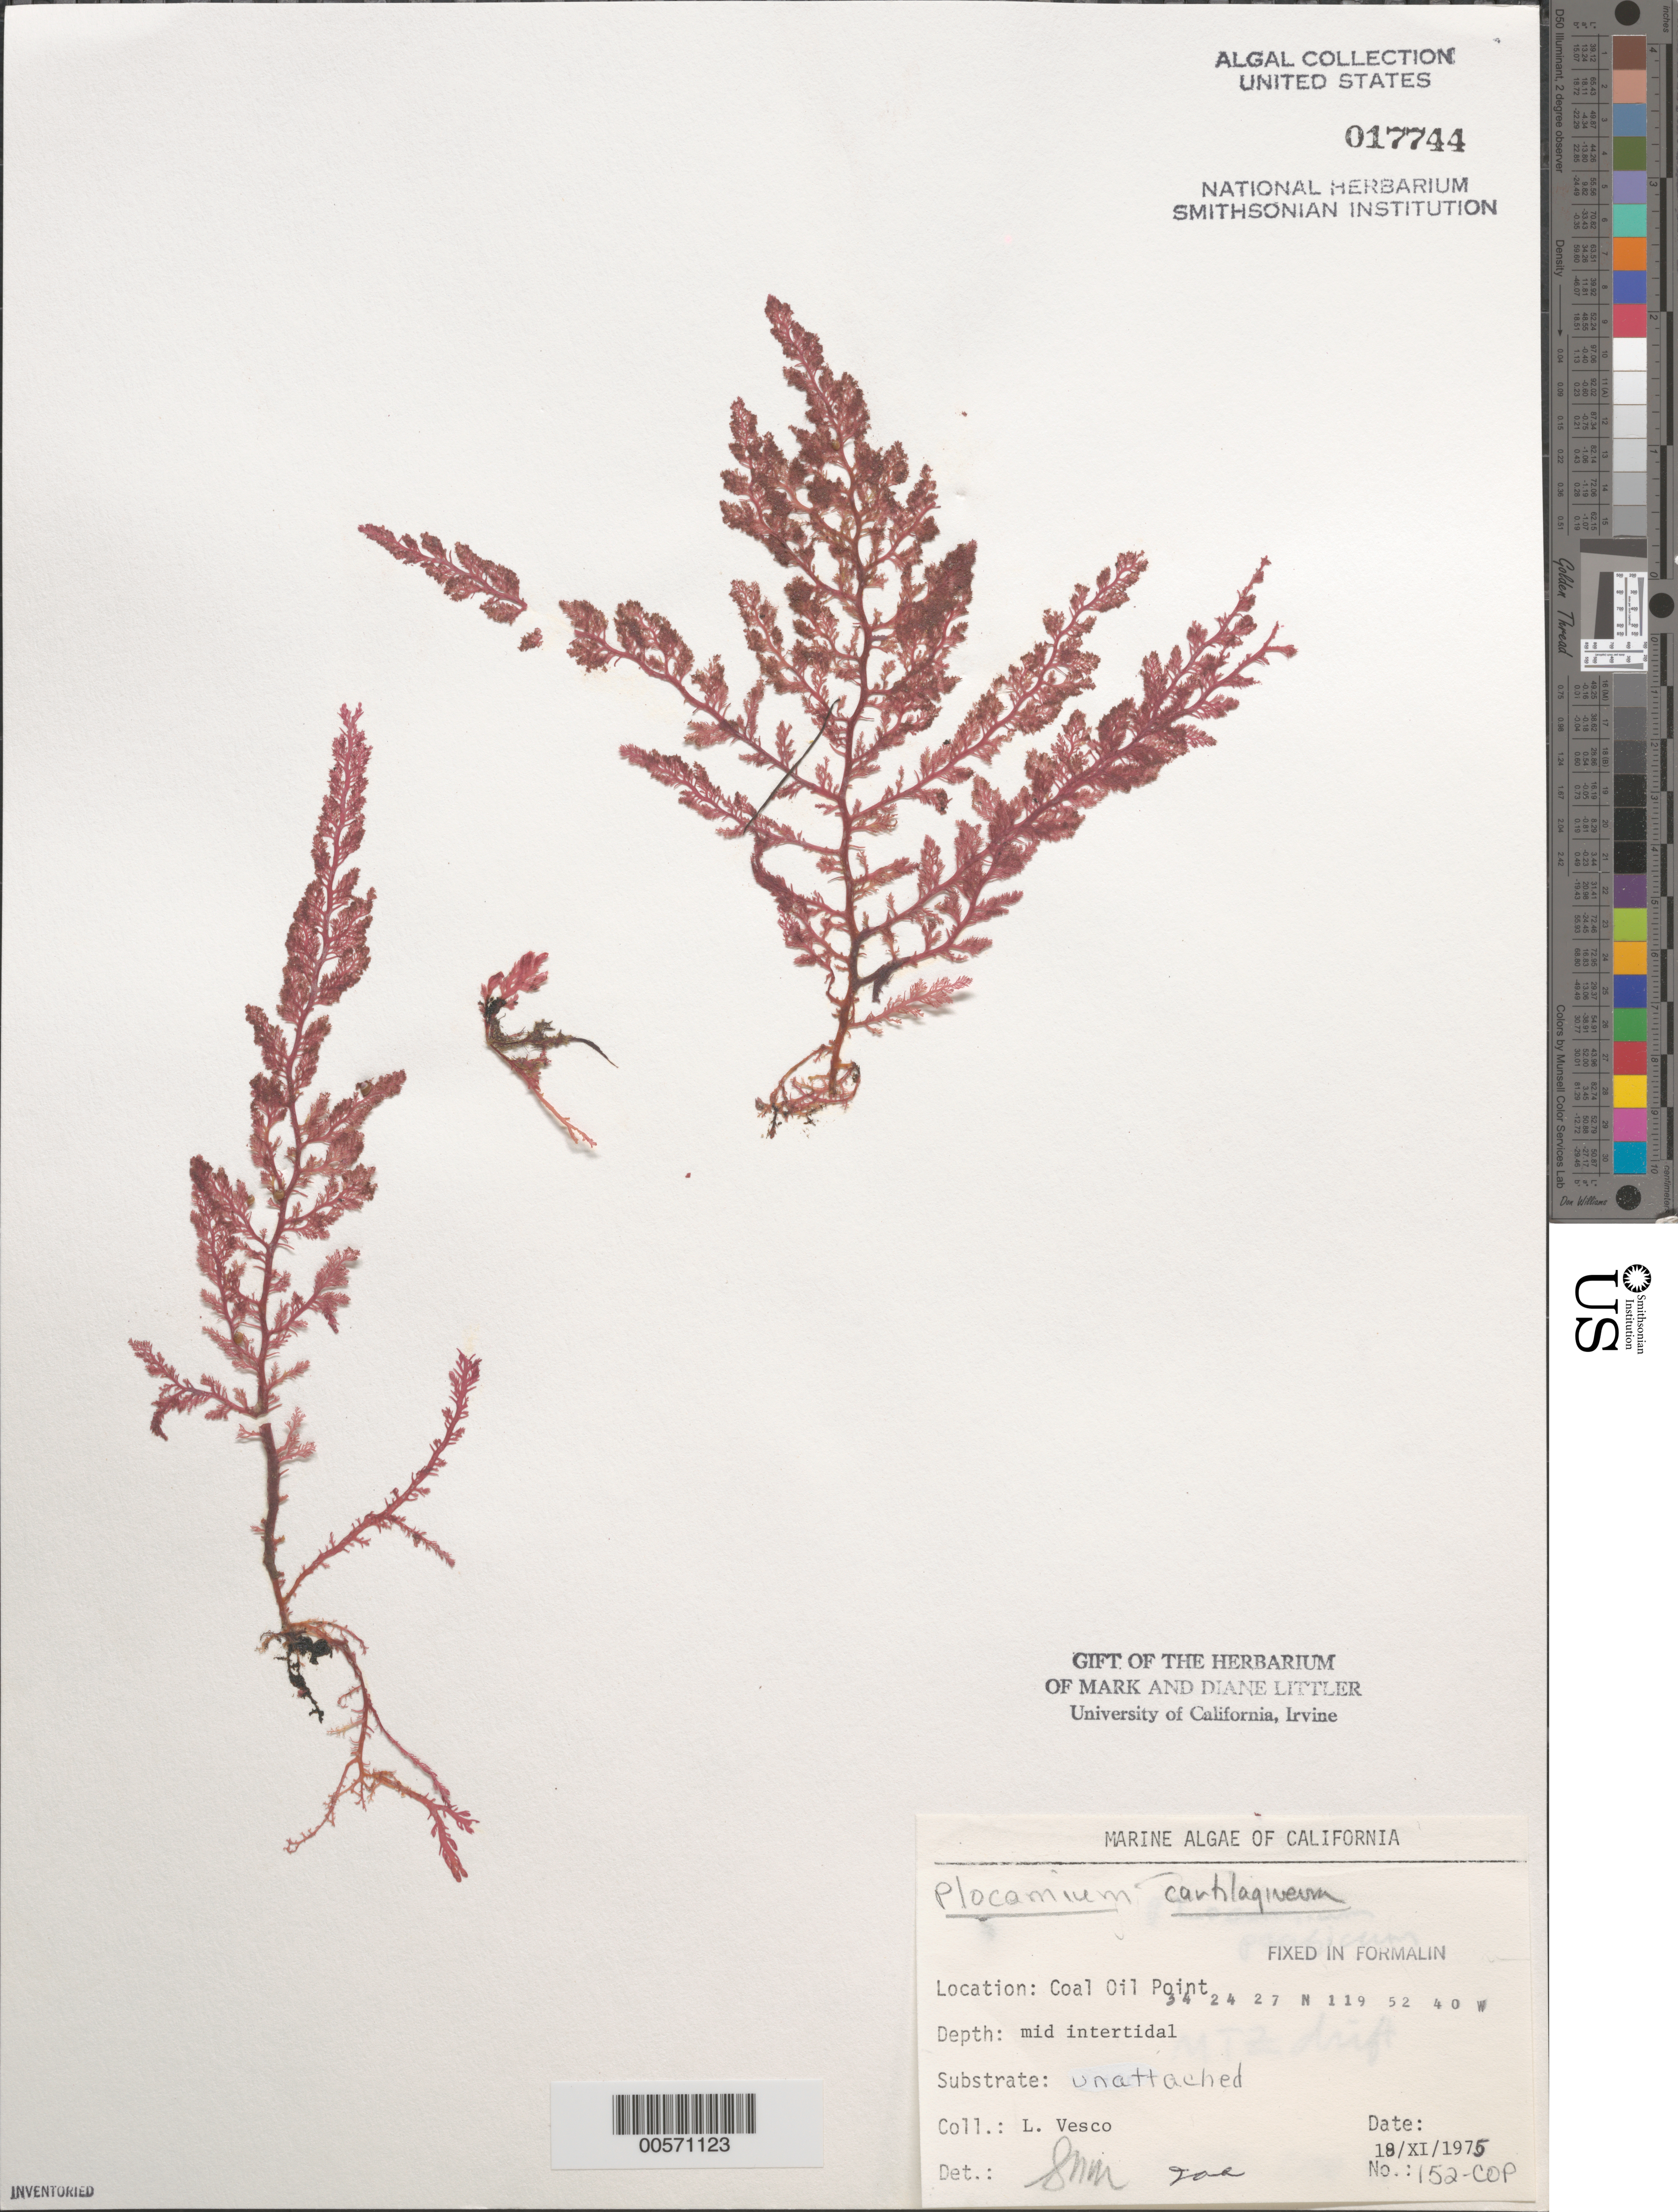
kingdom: Plantae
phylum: Rhodophyta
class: Florideophyceae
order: Plocamiales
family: Plocamiaceae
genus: Plocamium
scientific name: Plocamium cartilagineum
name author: (L.) P.S. Dixon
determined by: Murray, S. N.; Abbott, I. A.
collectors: L. Vesco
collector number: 152-cop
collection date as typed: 18 Nov 1975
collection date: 1975-11-18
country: United States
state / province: California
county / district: Santa Barbara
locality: Coal Oil Point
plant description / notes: BLM-SOCALBIGHT Rocky Intertidal Survey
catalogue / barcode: US 17744